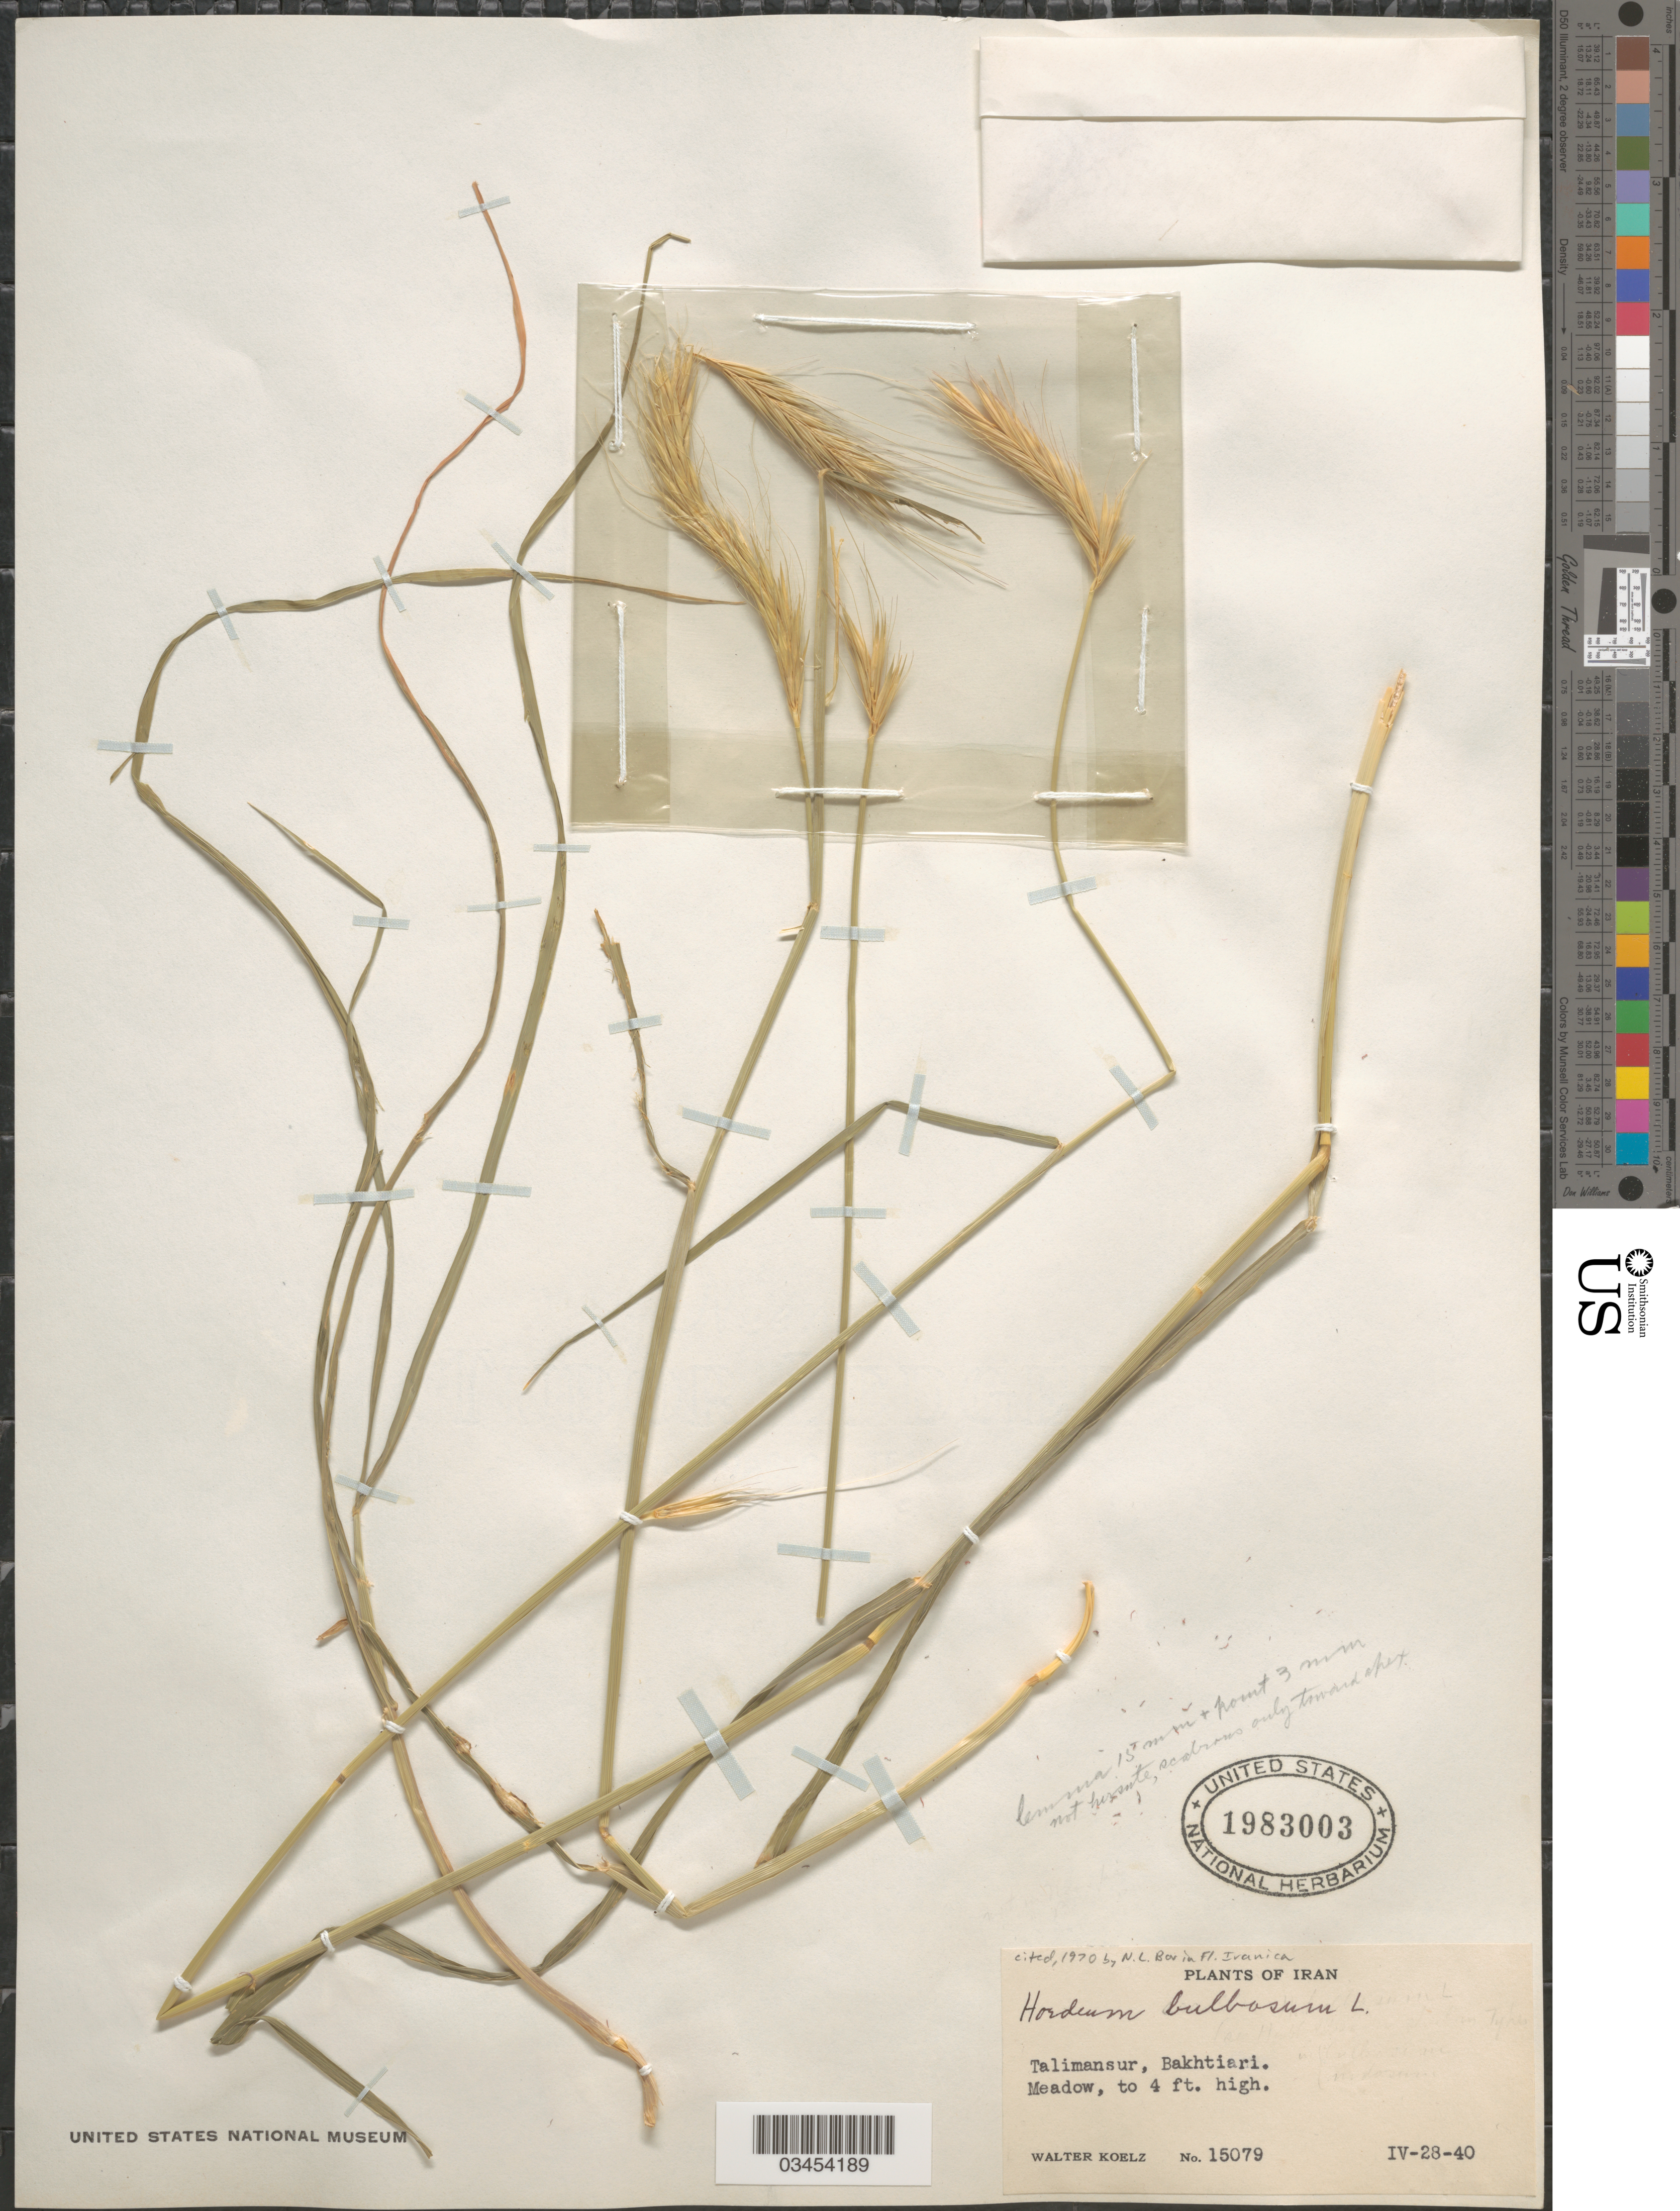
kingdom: Plantae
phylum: Tracheophyta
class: Liliopsida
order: Poales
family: Poaceae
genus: Hordeum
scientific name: Hordeum bulbosum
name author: L.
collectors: W. N. Koelz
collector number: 15079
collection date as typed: Transcribed d/m/y: 28/4/40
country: Iran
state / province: Chahar Mahaal and Bakhtiari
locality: Talimansur, Bakhtiari.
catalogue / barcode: US 1983003